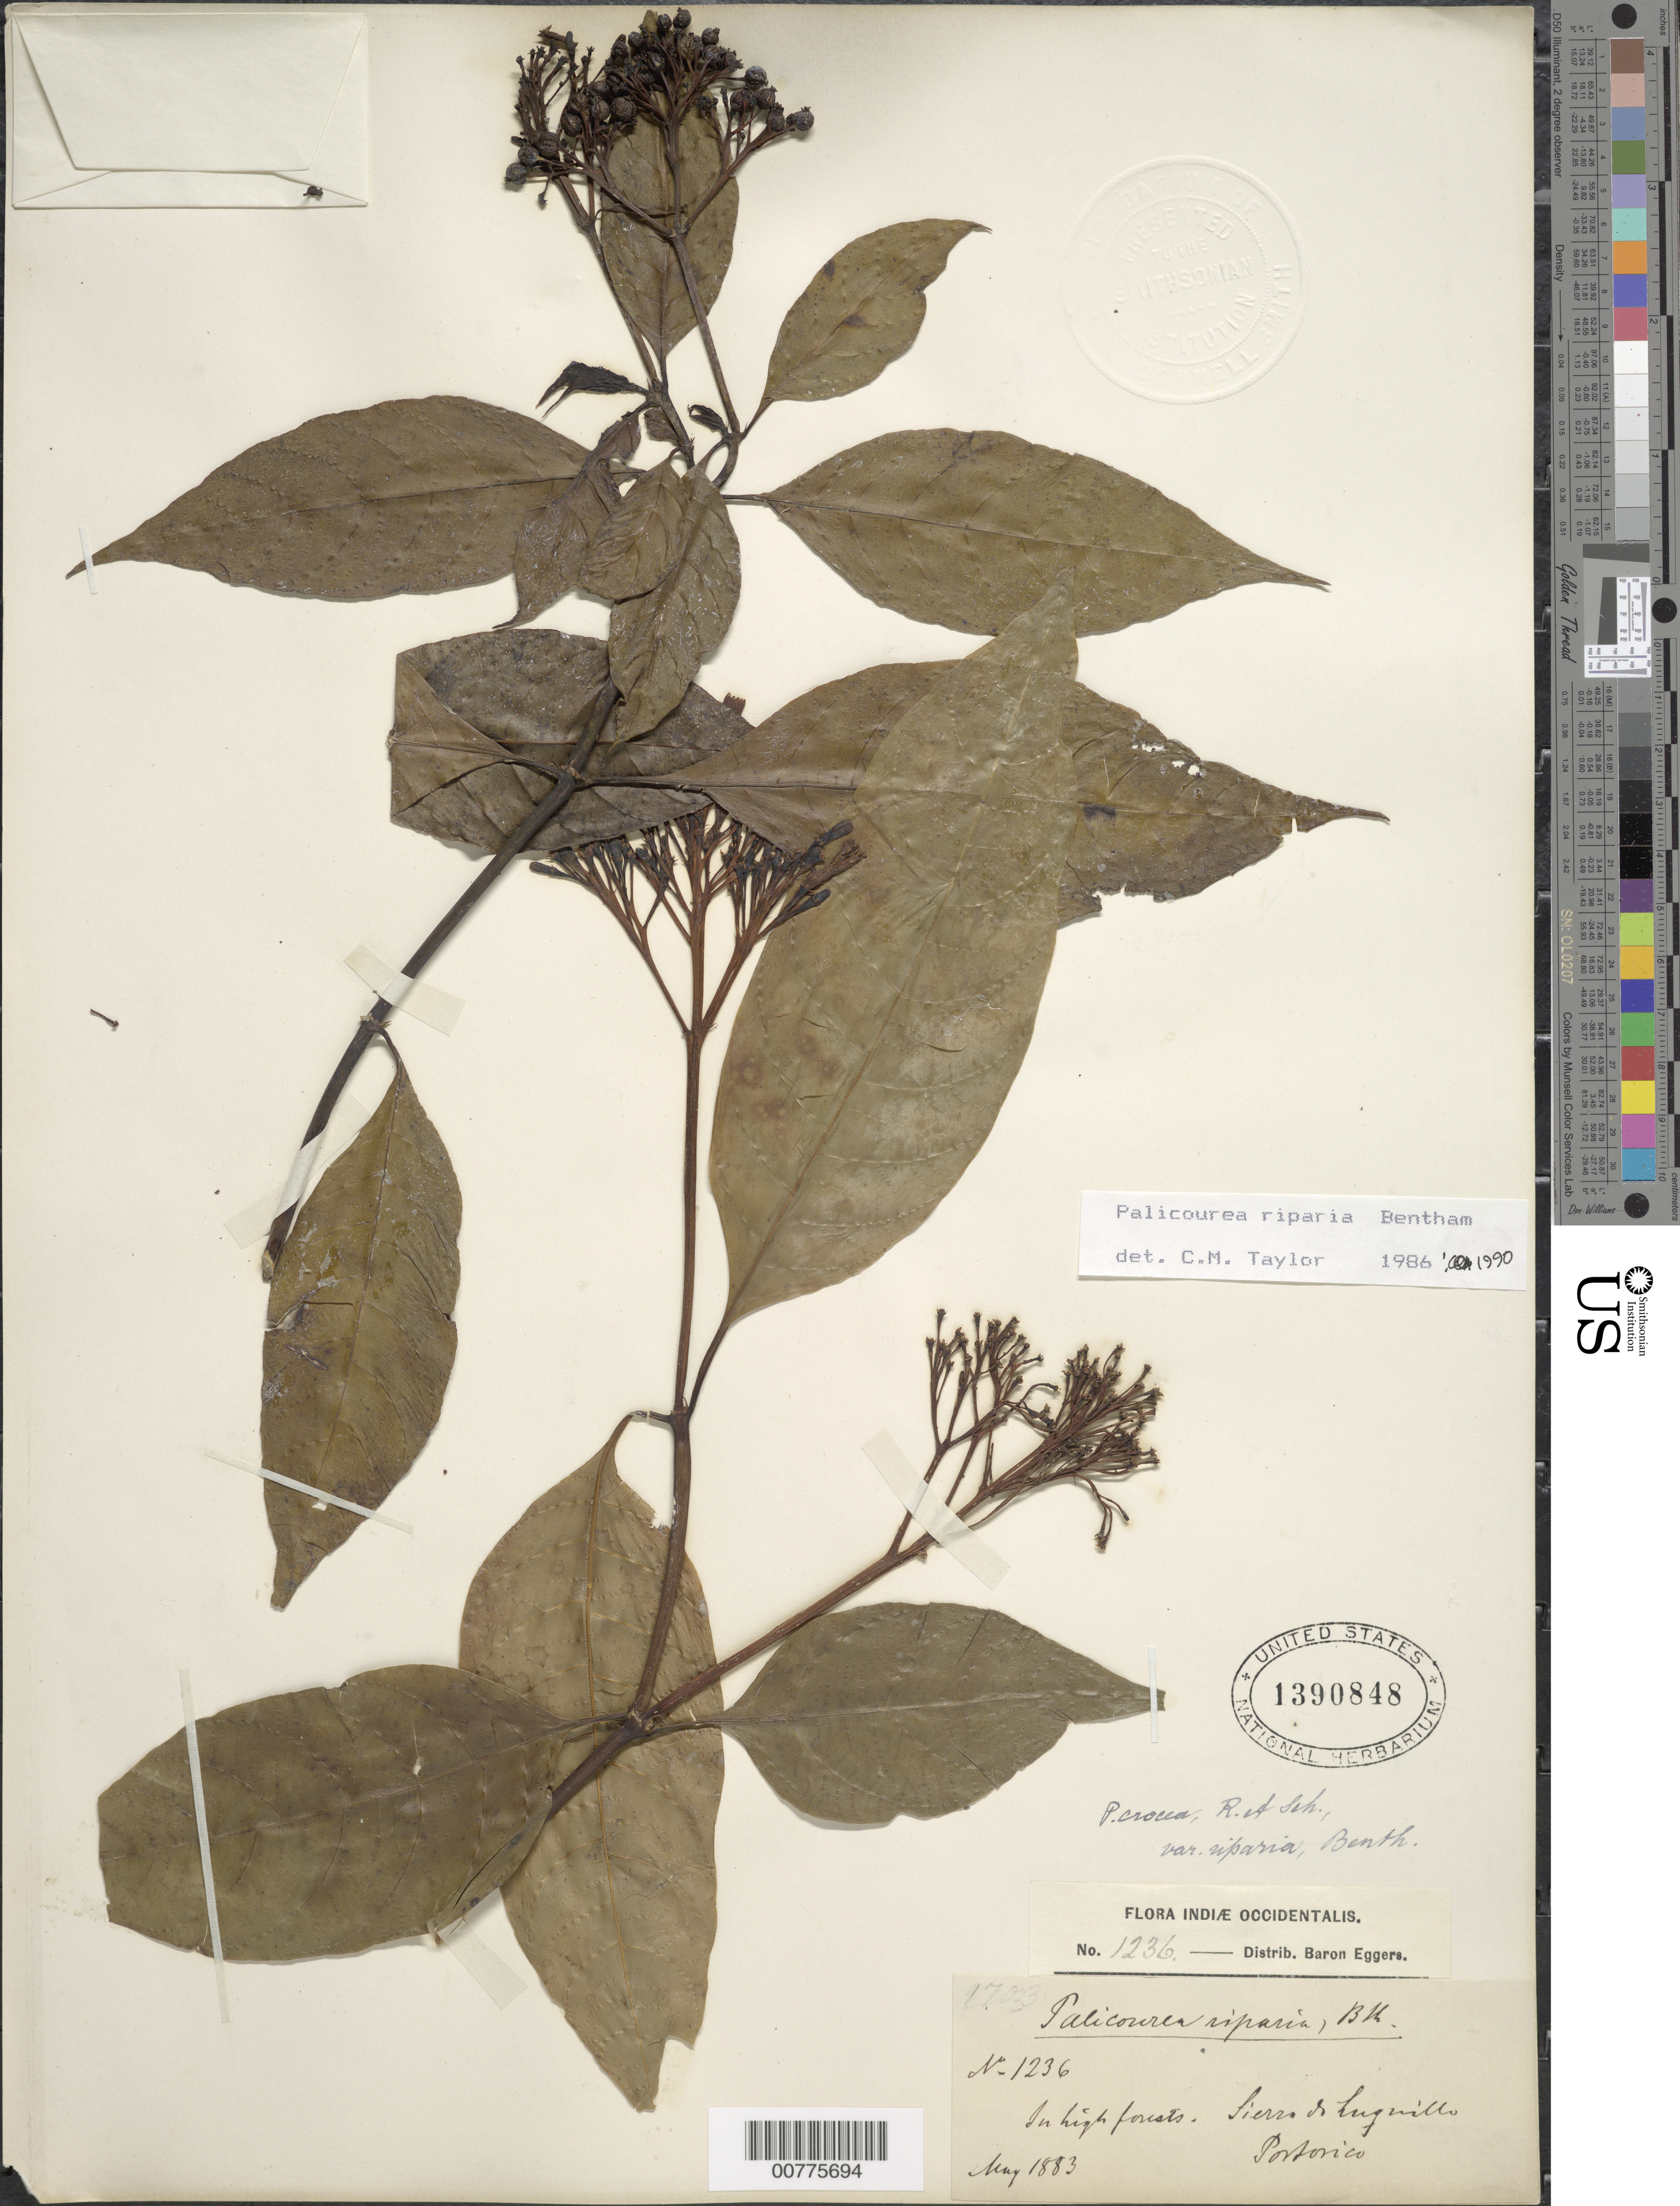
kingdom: Plantae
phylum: Tracheophyta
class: Magnoliopsida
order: Gentianales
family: Rubiaceae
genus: Palicourea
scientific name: Palicourea croceoides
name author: Desv. ex Ham.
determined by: Taylor, Charlotte M.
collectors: H. F. A. von Eggers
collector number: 1236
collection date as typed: May 1883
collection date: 1883-05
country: Puerto Rico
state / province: Luquillo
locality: Sierra de Luquillo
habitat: In high forests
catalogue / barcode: US 1390848